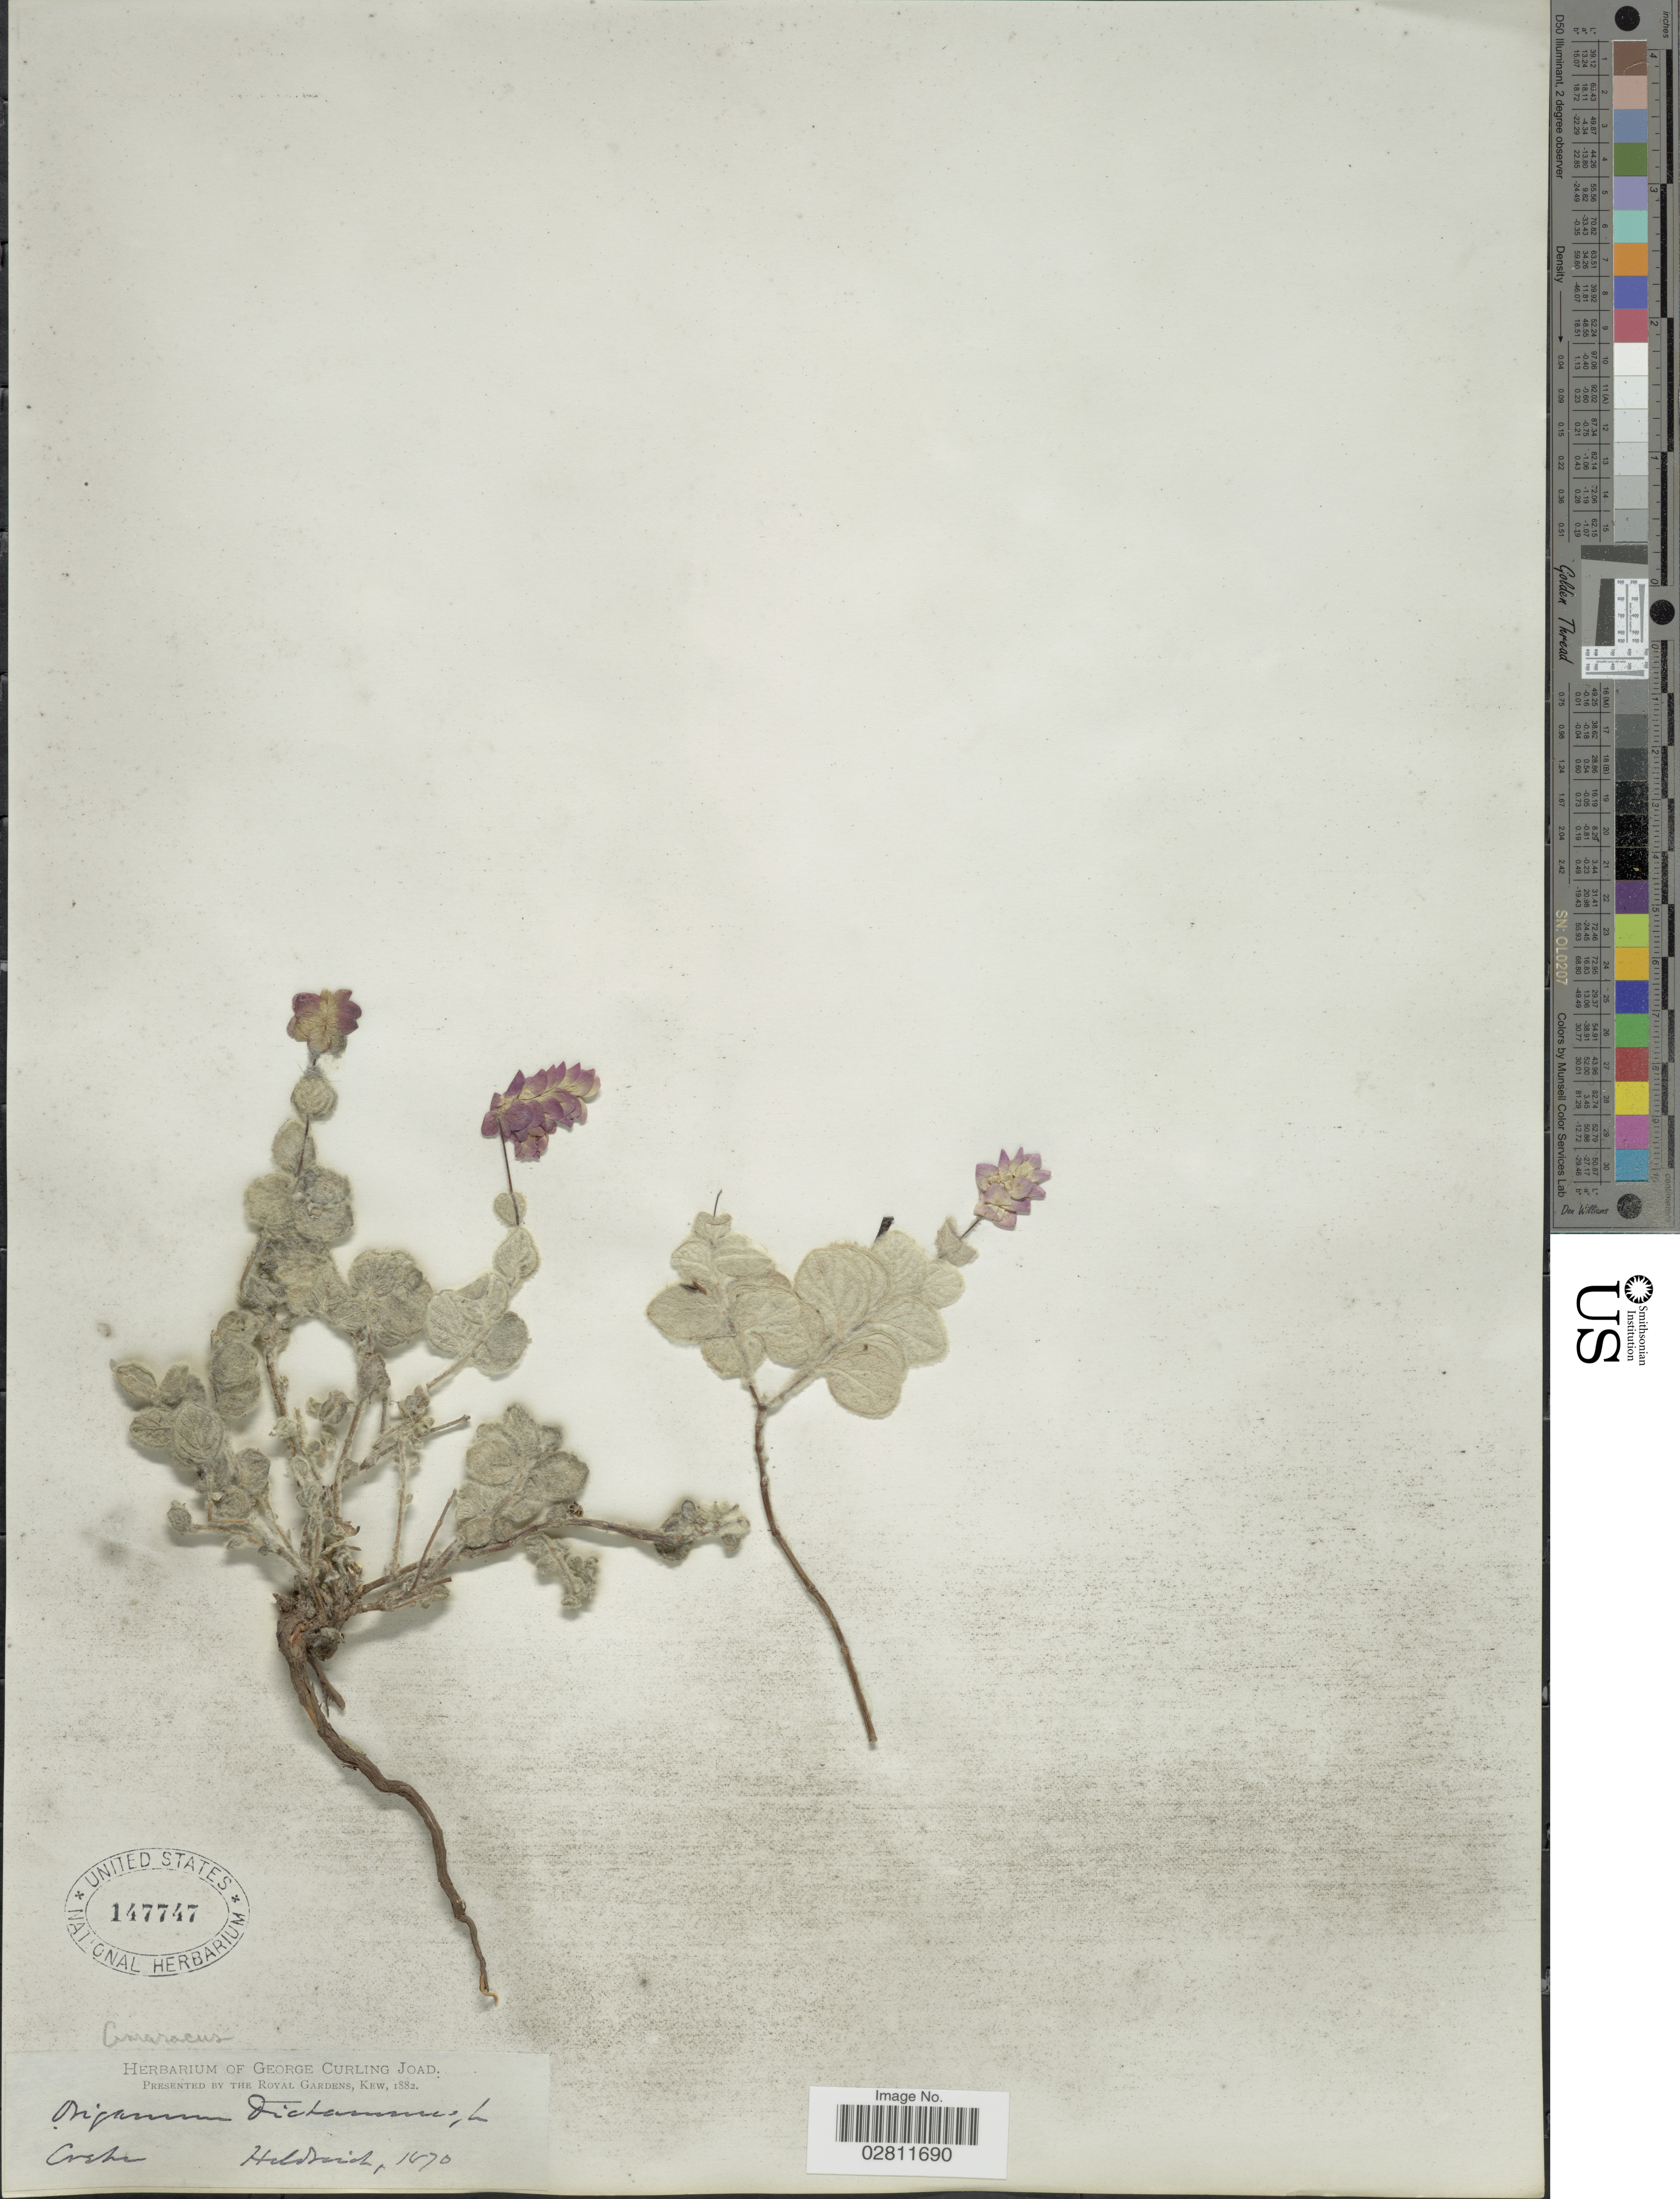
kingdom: Plantae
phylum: Tracheophyta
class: Magnoliopsida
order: Lamiales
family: Lamiaceae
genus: Origanum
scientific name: Origanum dictamnus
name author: L.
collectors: Heldreich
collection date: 1870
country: Greece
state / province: Crete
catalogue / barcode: US 147747